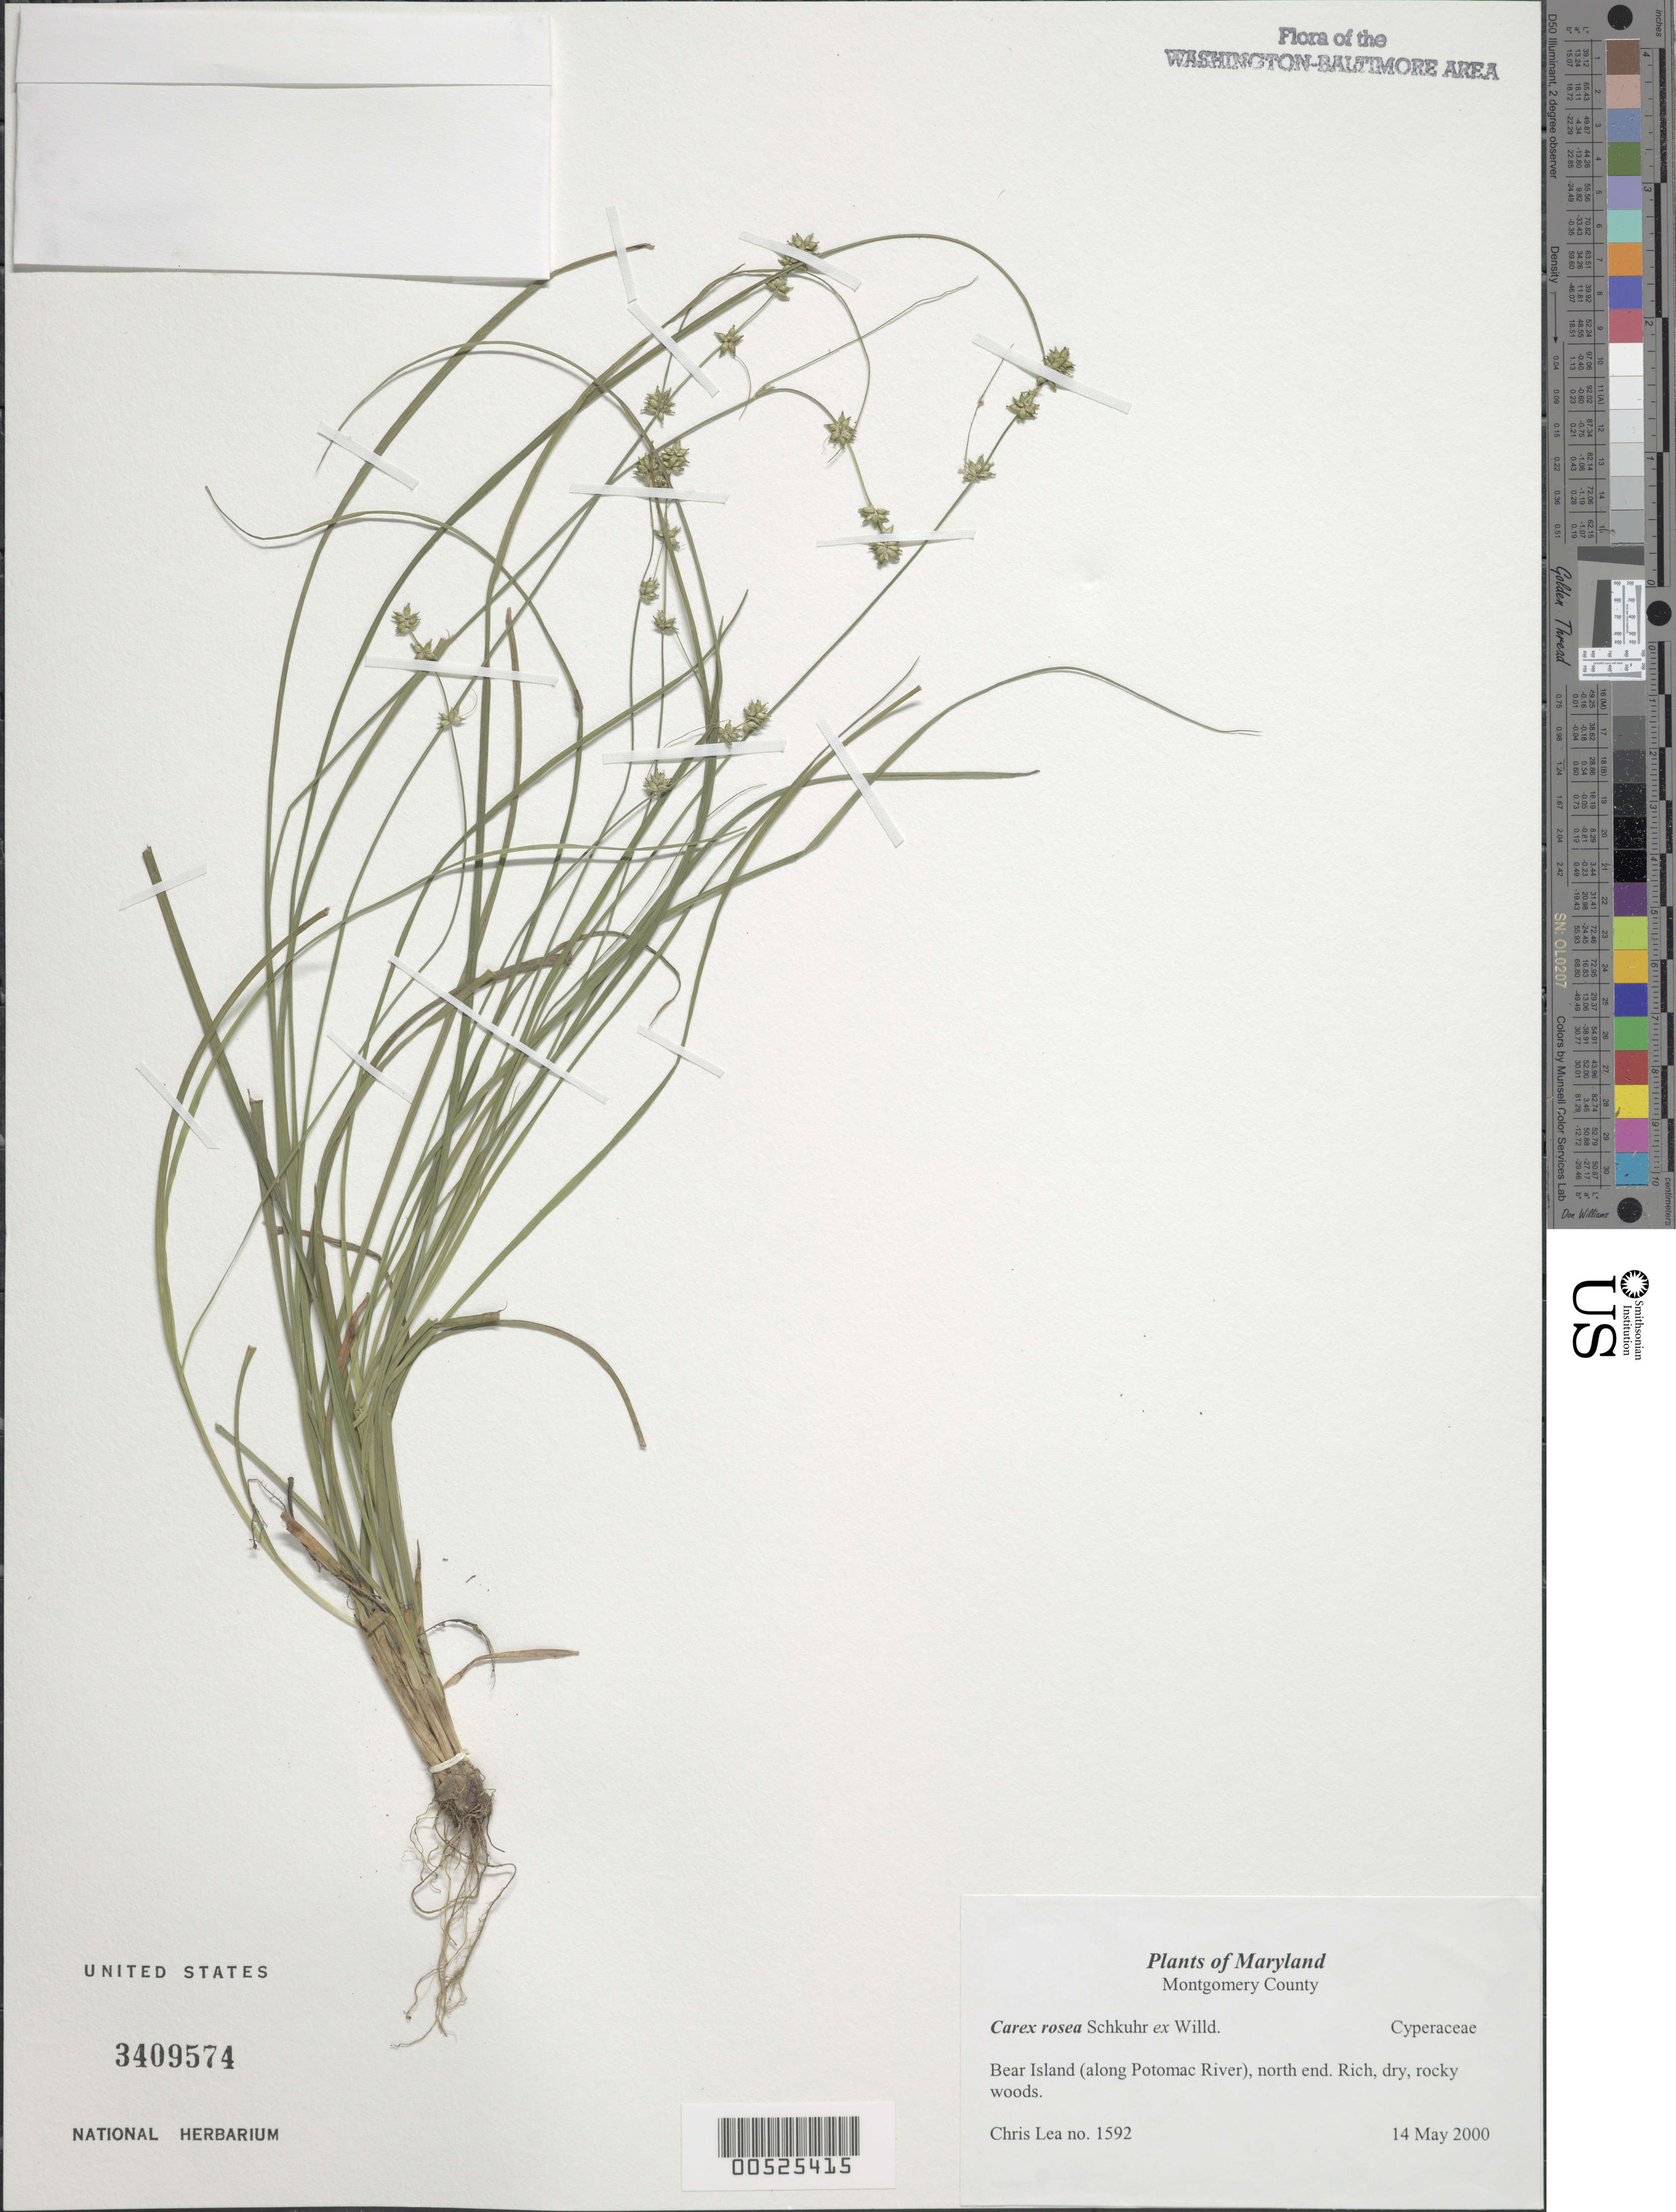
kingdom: Plantae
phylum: Tracheophyta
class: Liliopsida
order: Poales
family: Cyperaceae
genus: Carex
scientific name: Carex rosea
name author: Willd.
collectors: C. Lea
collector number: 1592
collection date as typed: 14 May 2000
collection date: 2000-05-14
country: United States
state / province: Maryland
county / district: Montgomery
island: Bear Island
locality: Bear Island (along Potomac River), north end.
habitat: Rich, dry, rocky woods.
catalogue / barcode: US 3409574